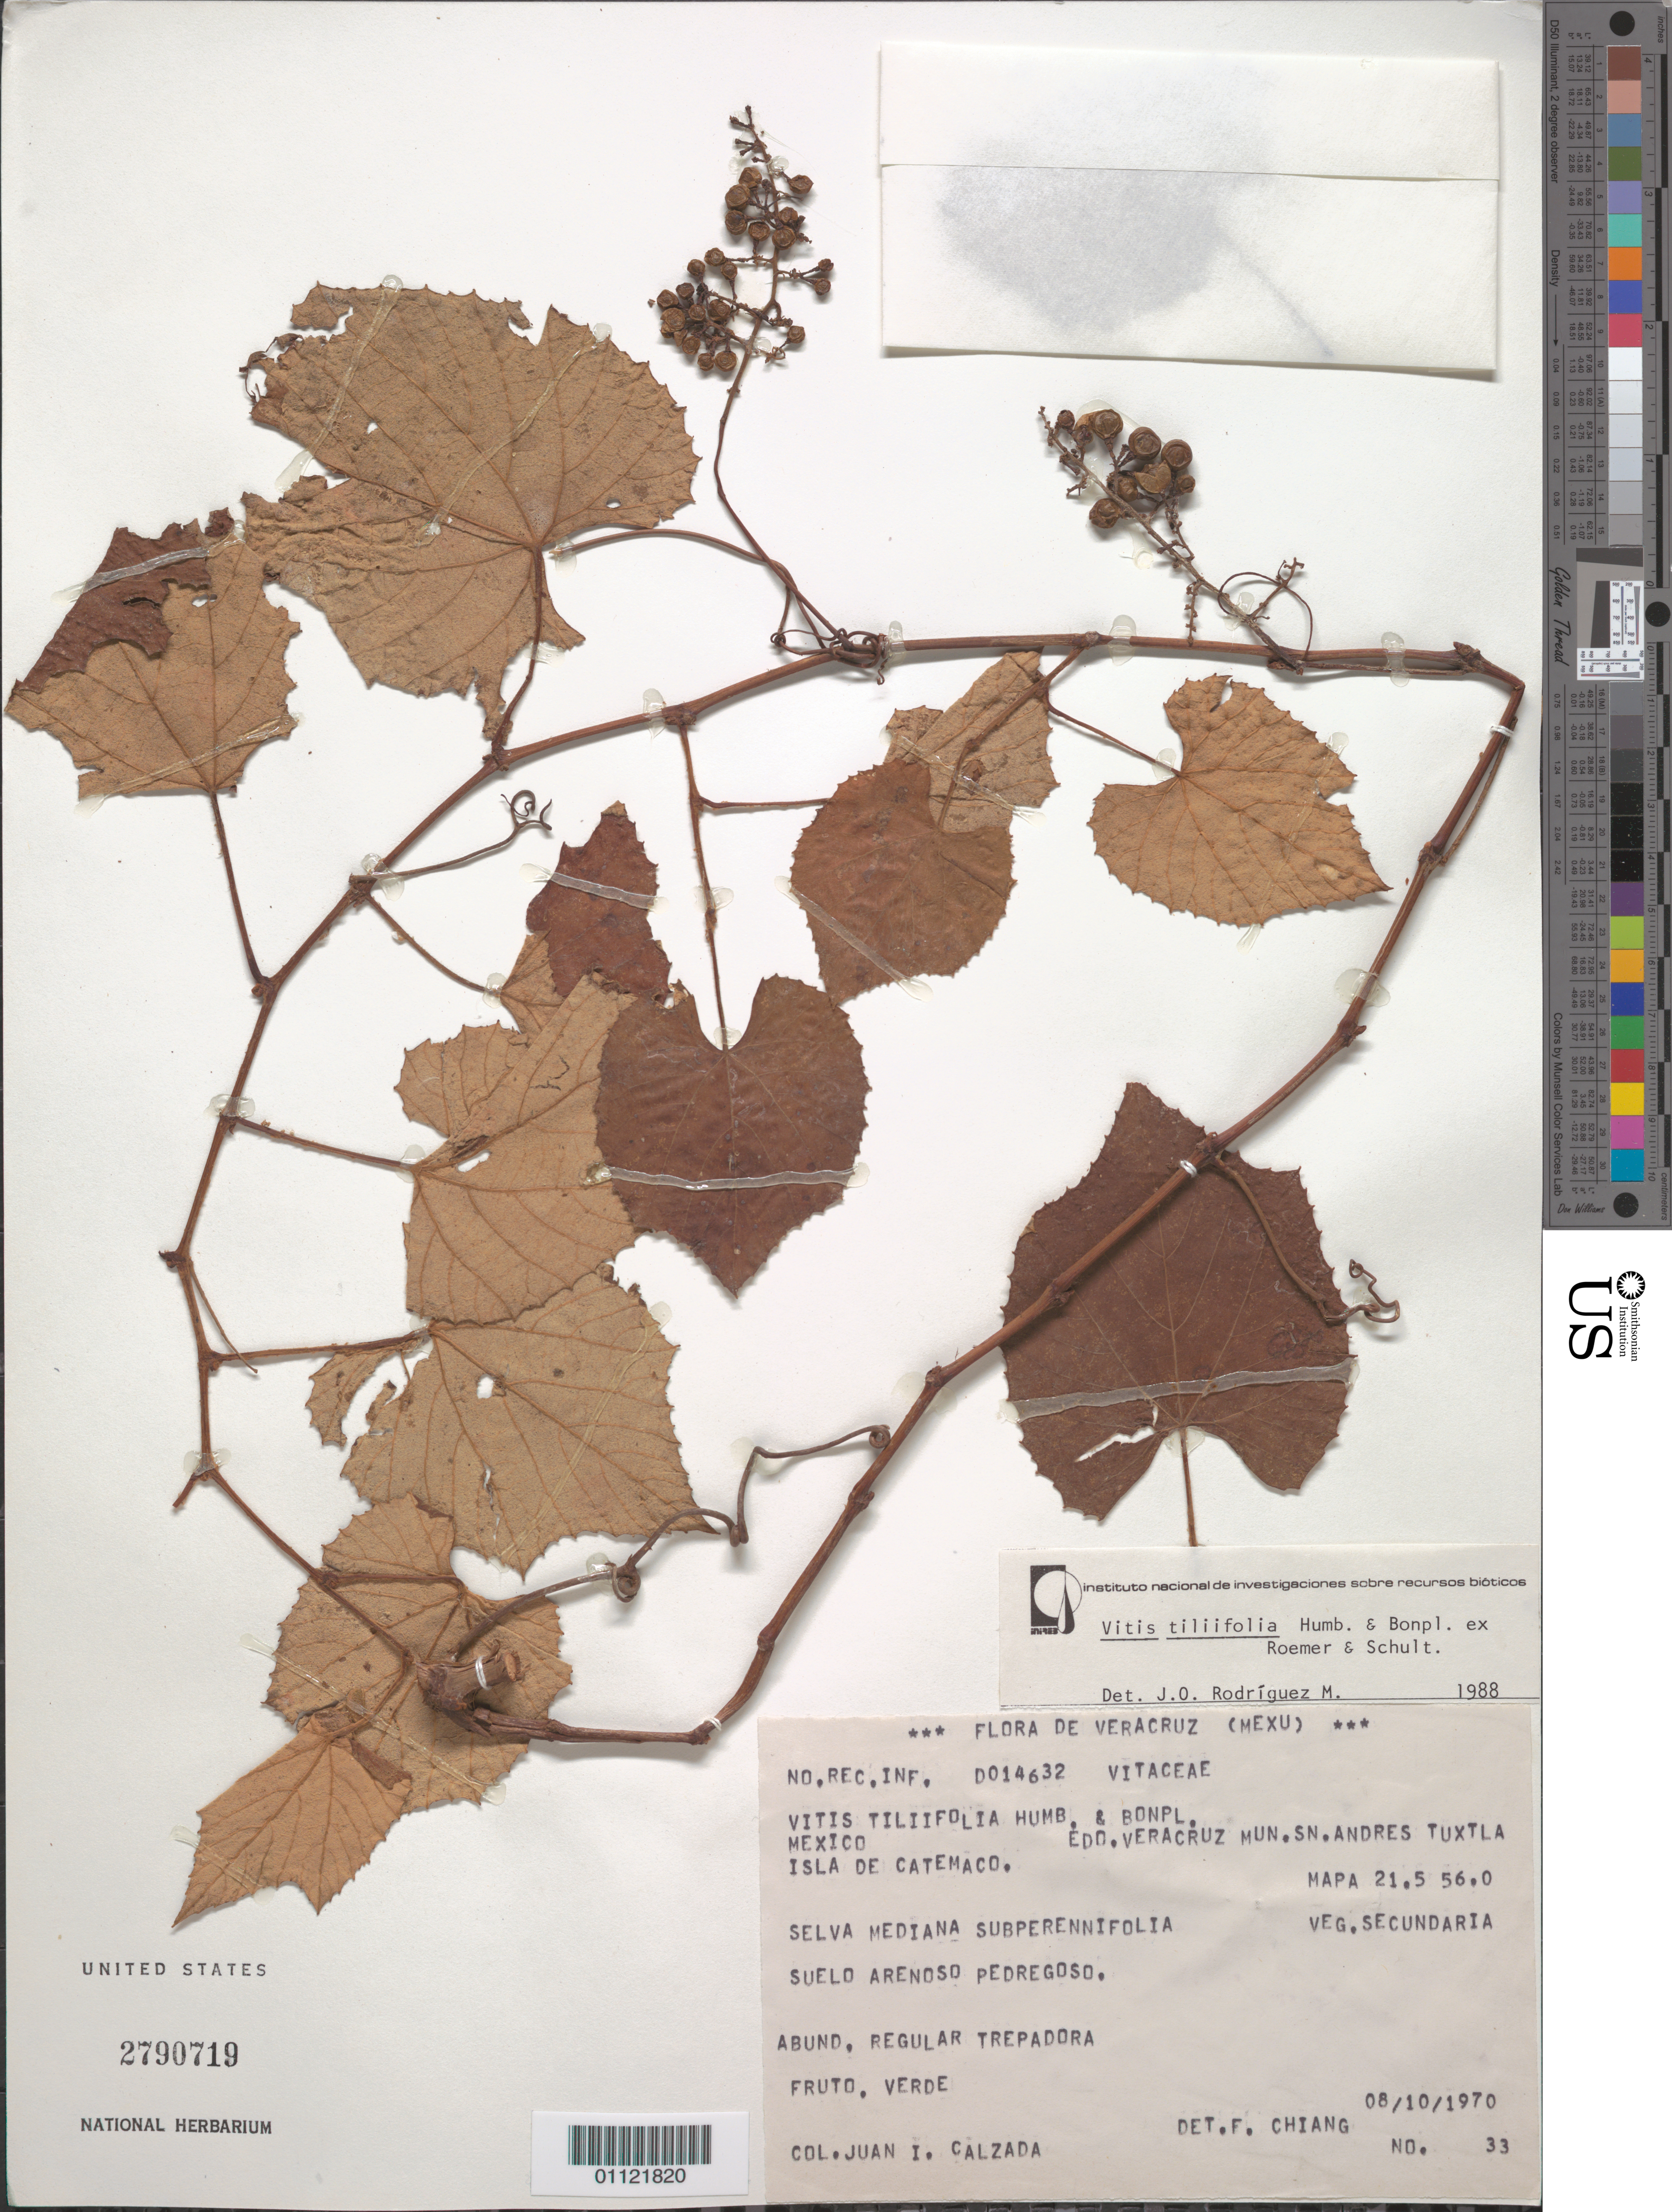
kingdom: Plantae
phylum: Tracheophyta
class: Magnoliopsida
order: Vitales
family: Vitaceae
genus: Vitis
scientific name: Vitis tiliifolia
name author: Humb. & Bonpl. ex Schult.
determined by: Chiang, F.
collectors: J. I. Calzada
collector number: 33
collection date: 1956-05-21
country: Mexico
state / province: Veracruz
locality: Epo, Veracruz, Mun. SN. Anders Tuxtlaisla de Catemaco.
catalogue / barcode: US 2790719